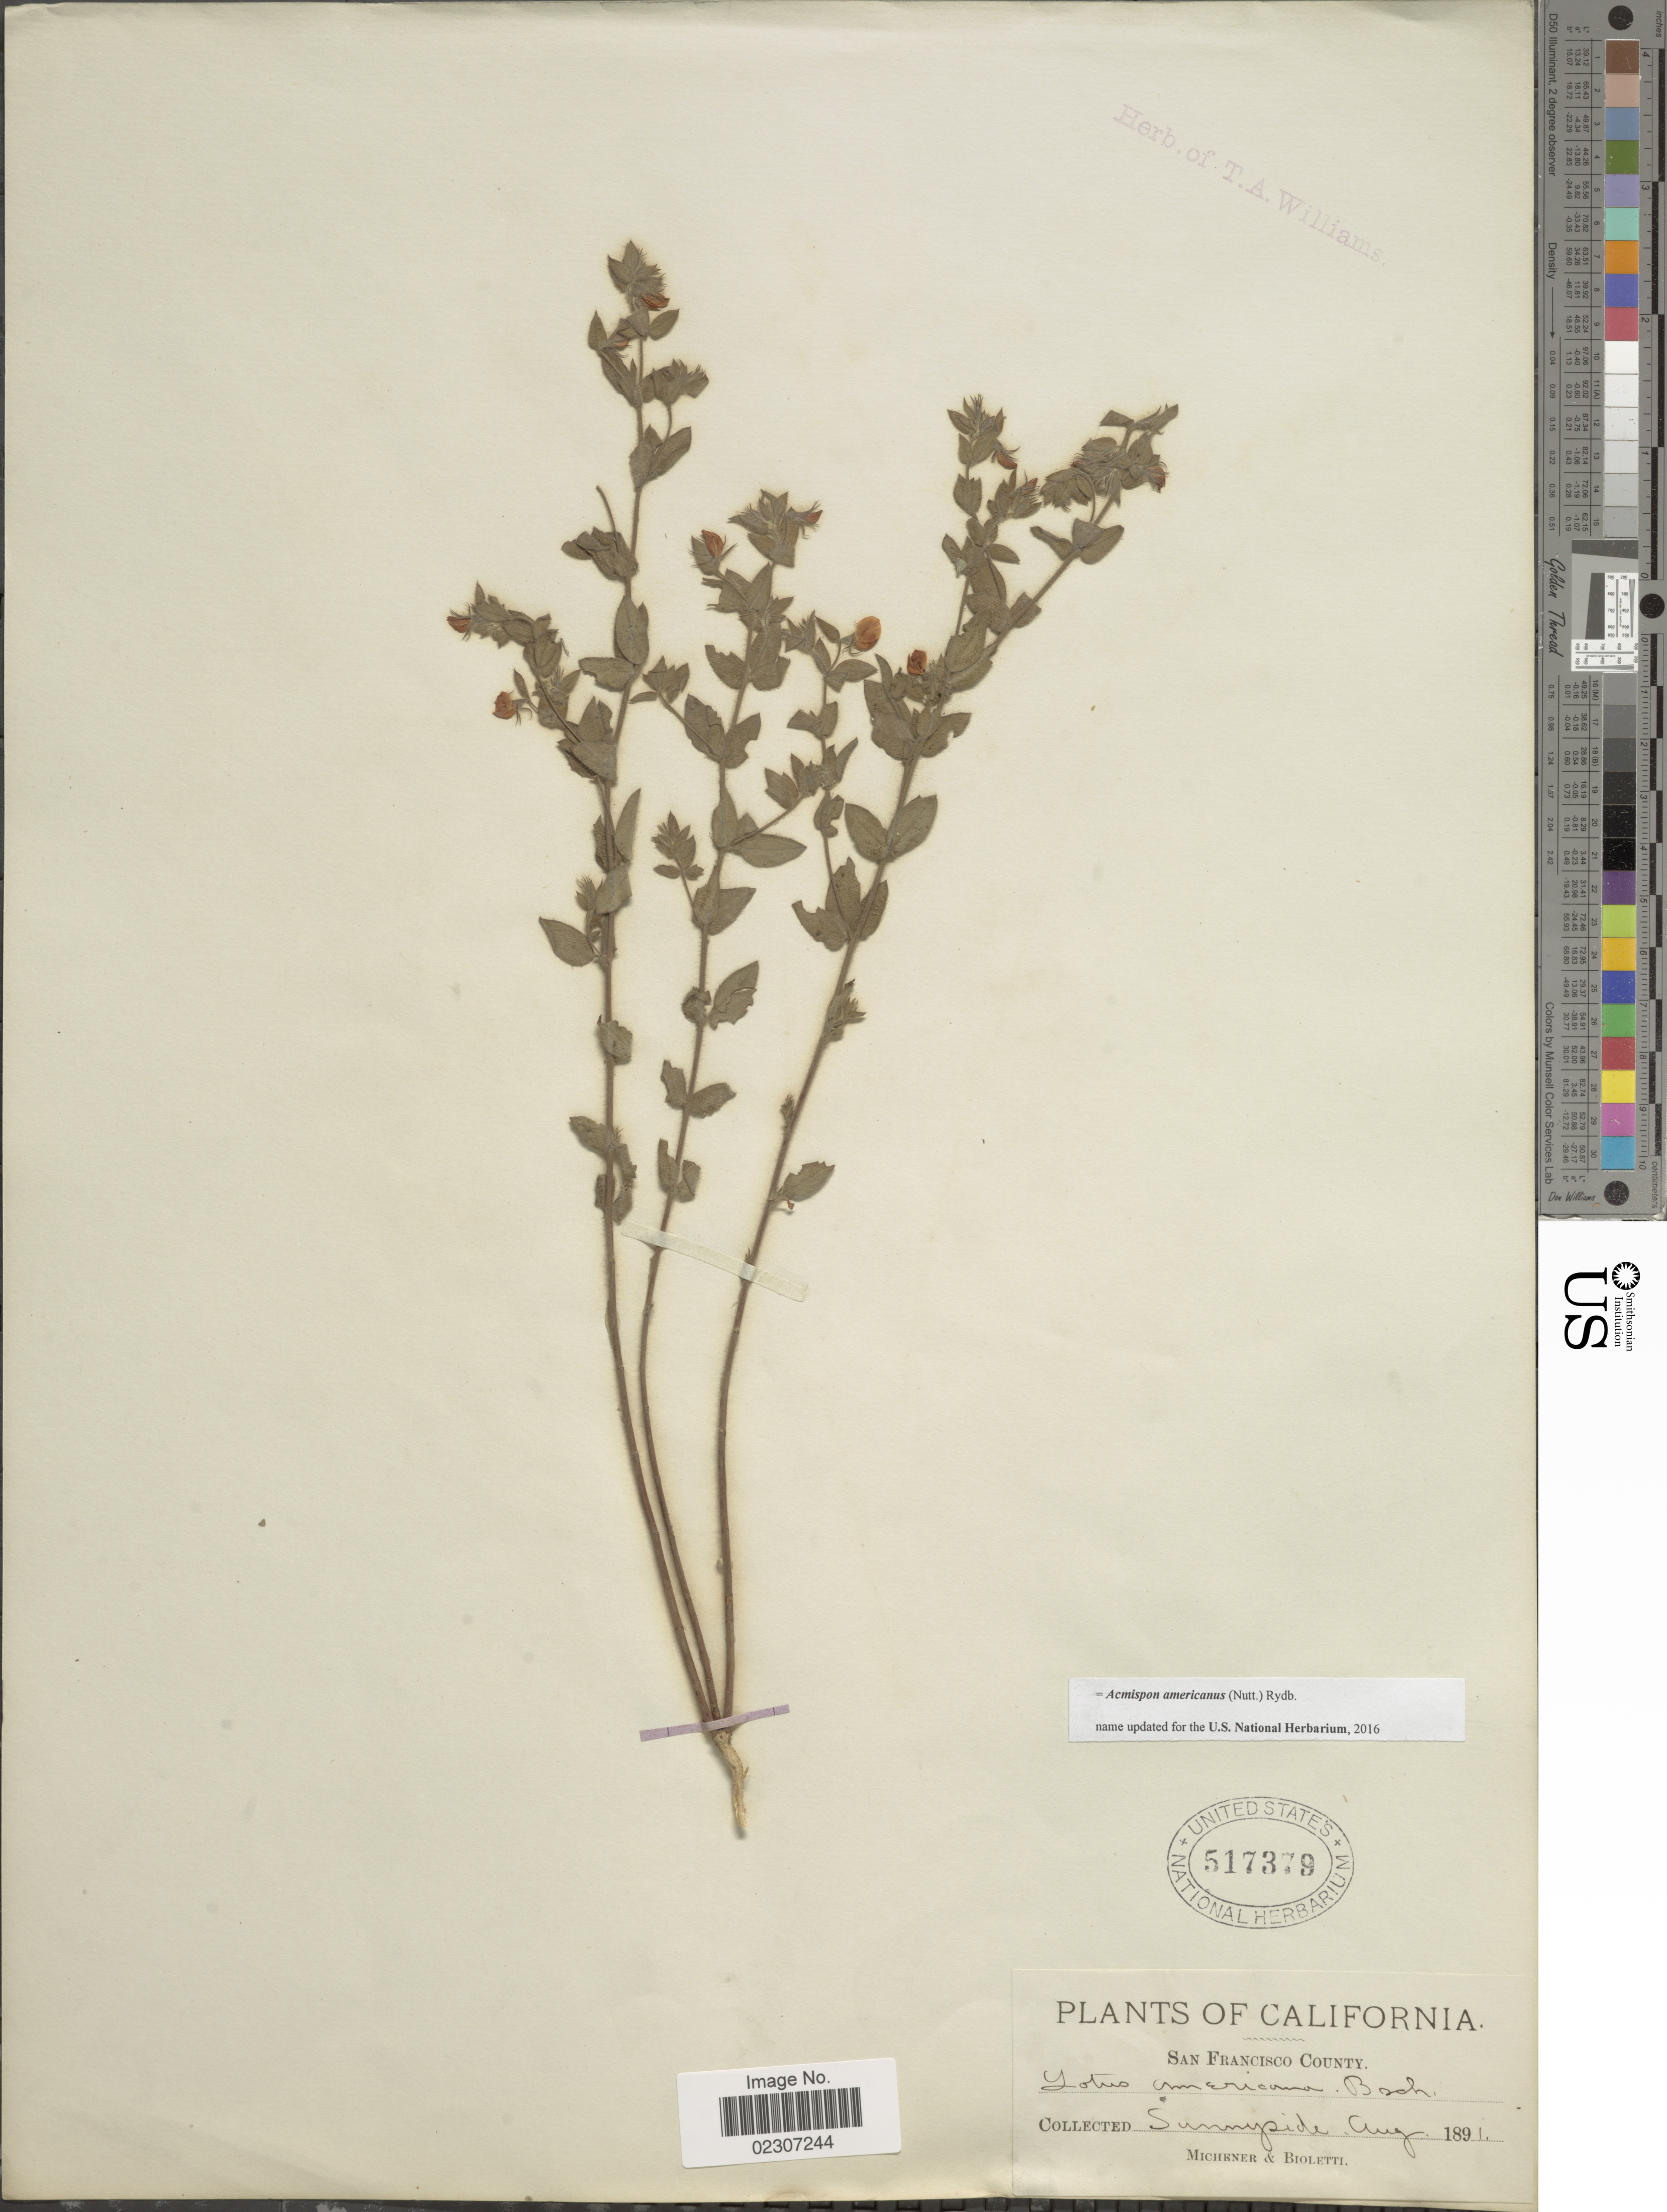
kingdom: Plantae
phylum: Tracheophyta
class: Magnoliopsida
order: Fabales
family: Fabaceae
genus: Acmispon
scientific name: Acmispon americanus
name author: (Nutt.) Rydb.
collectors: -. Michener & -- Bioletti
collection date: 1891-08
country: United States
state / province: California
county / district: San Francisco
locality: San Francisco County. Sunnyside.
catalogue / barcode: US 517379